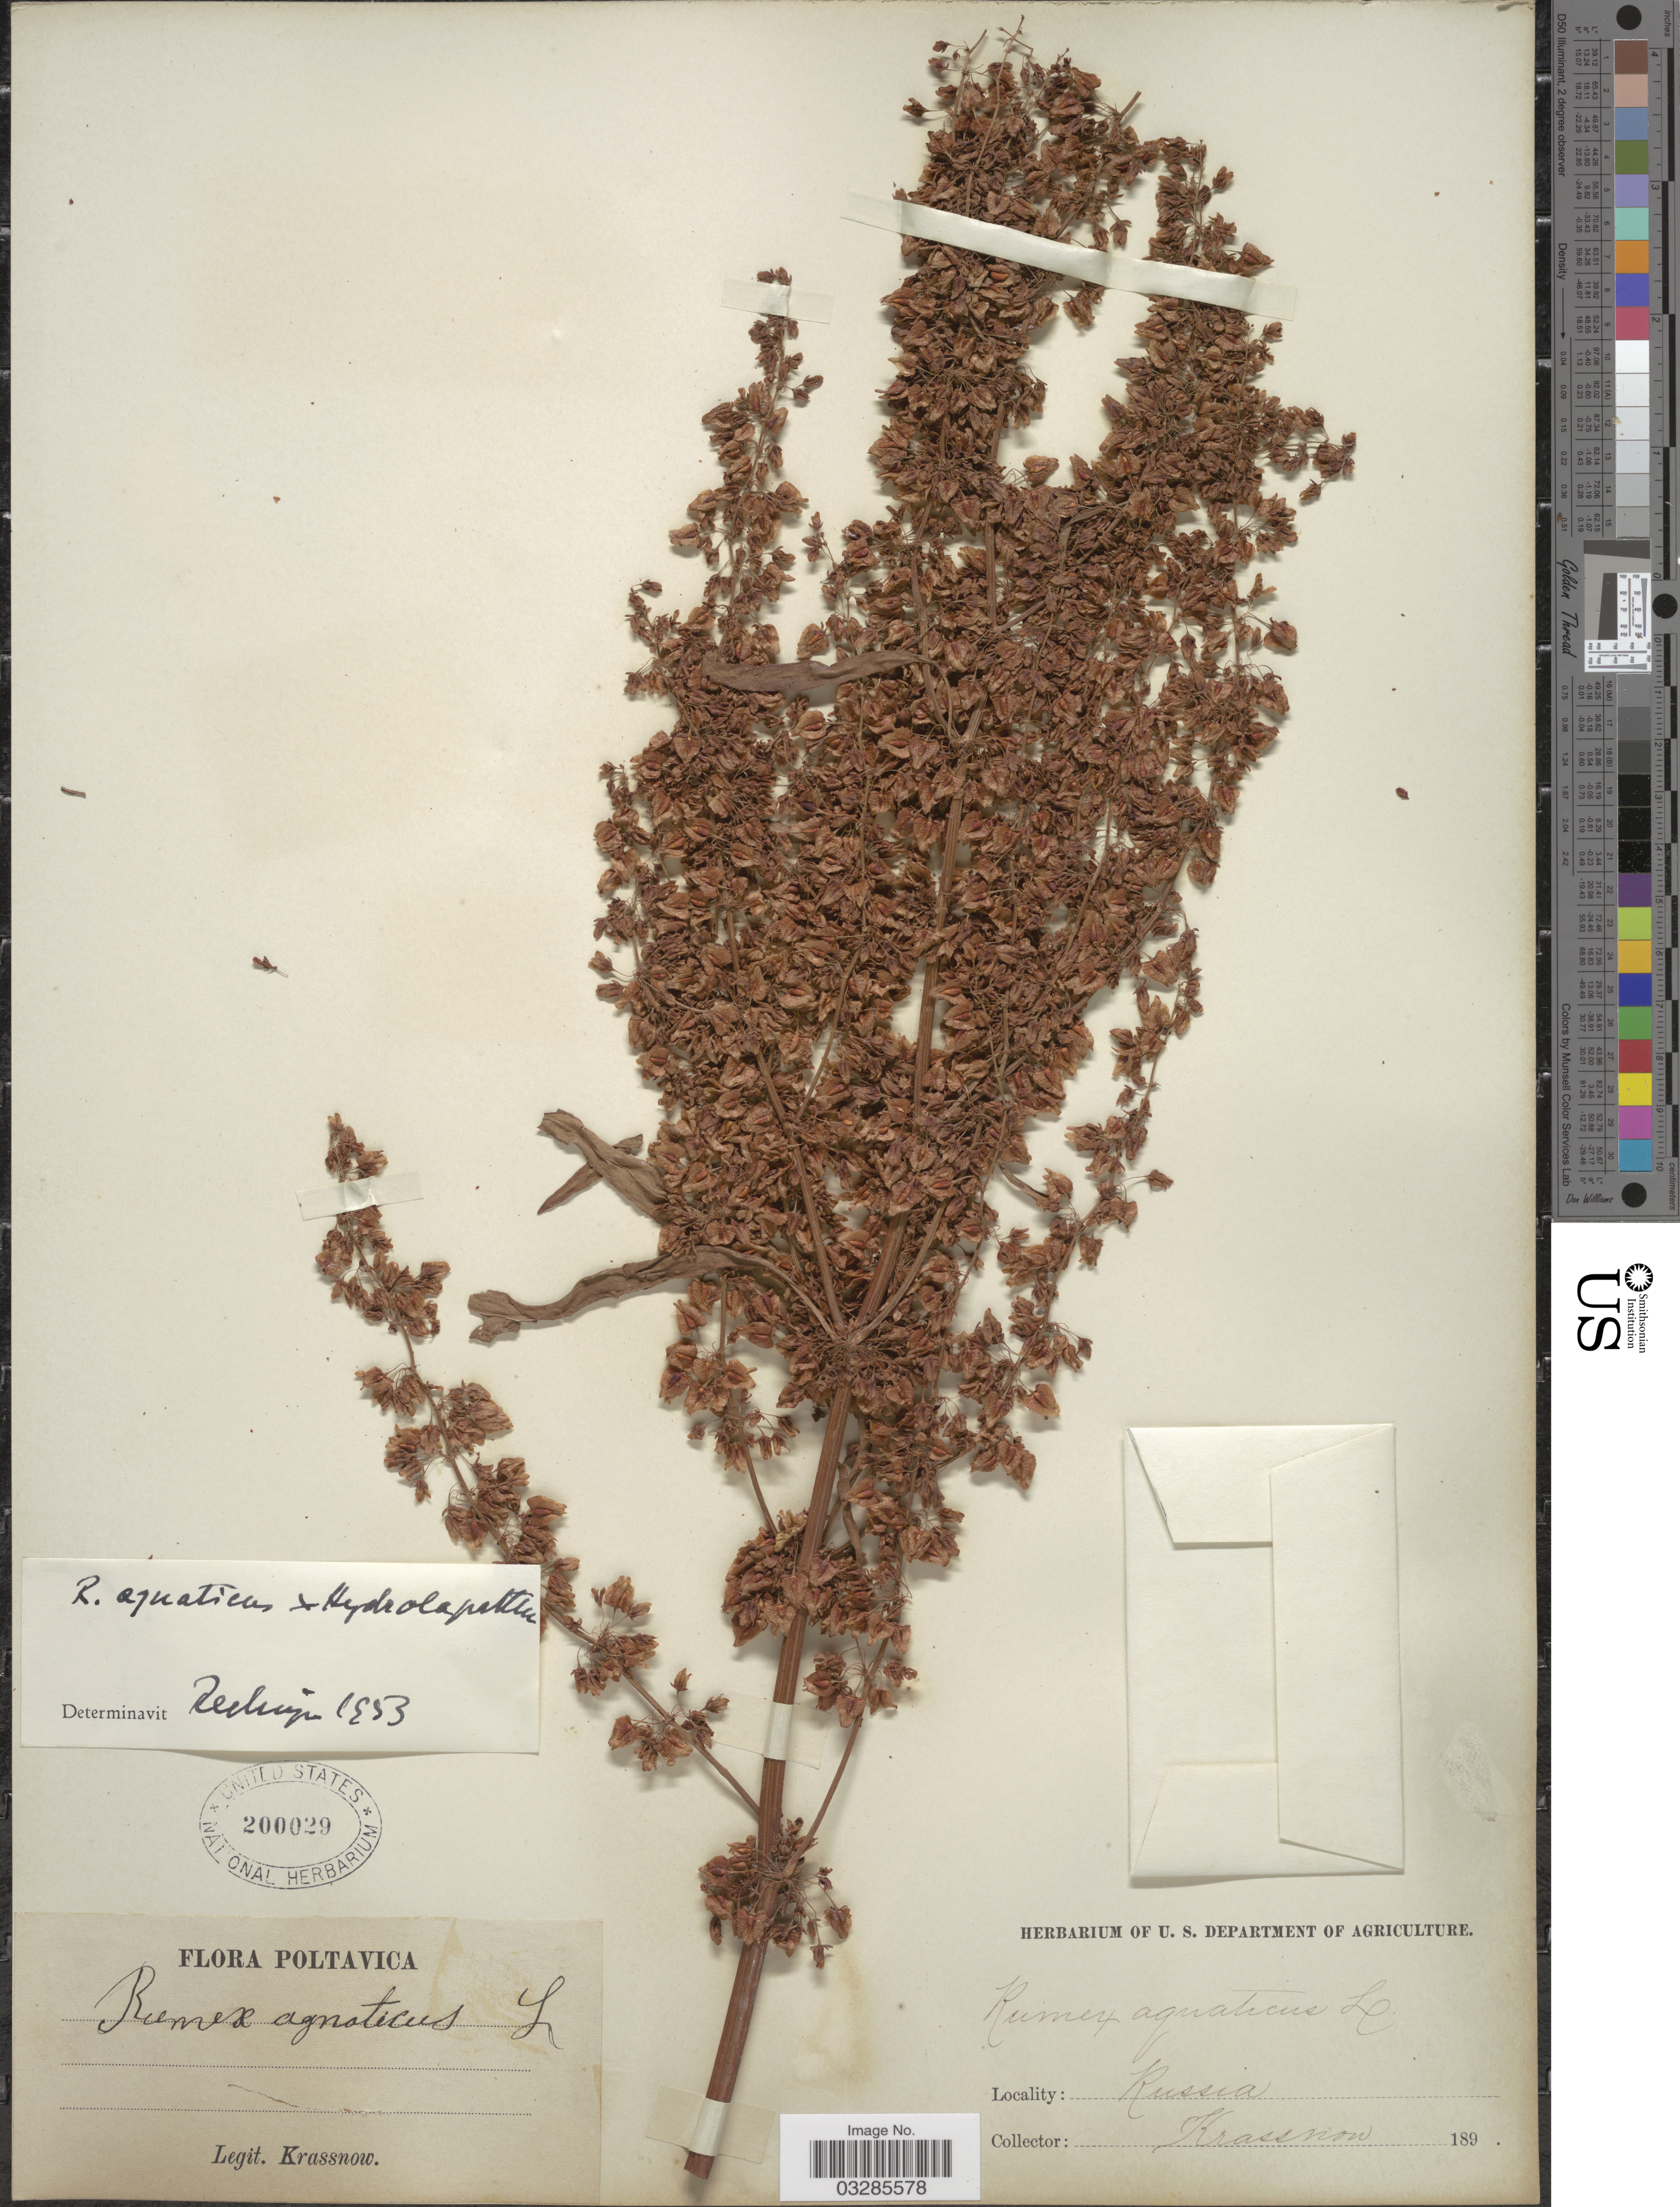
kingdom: Plantae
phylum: Tracheophyta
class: Magnoliopsida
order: Caryophyllales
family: Polygonaceae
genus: Rumex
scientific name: Rumex aquaticus x R. hydrolapathum Huds.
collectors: -. Krassnow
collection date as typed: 189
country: Ukraine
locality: Poltavica. Russia.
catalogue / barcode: US 200029